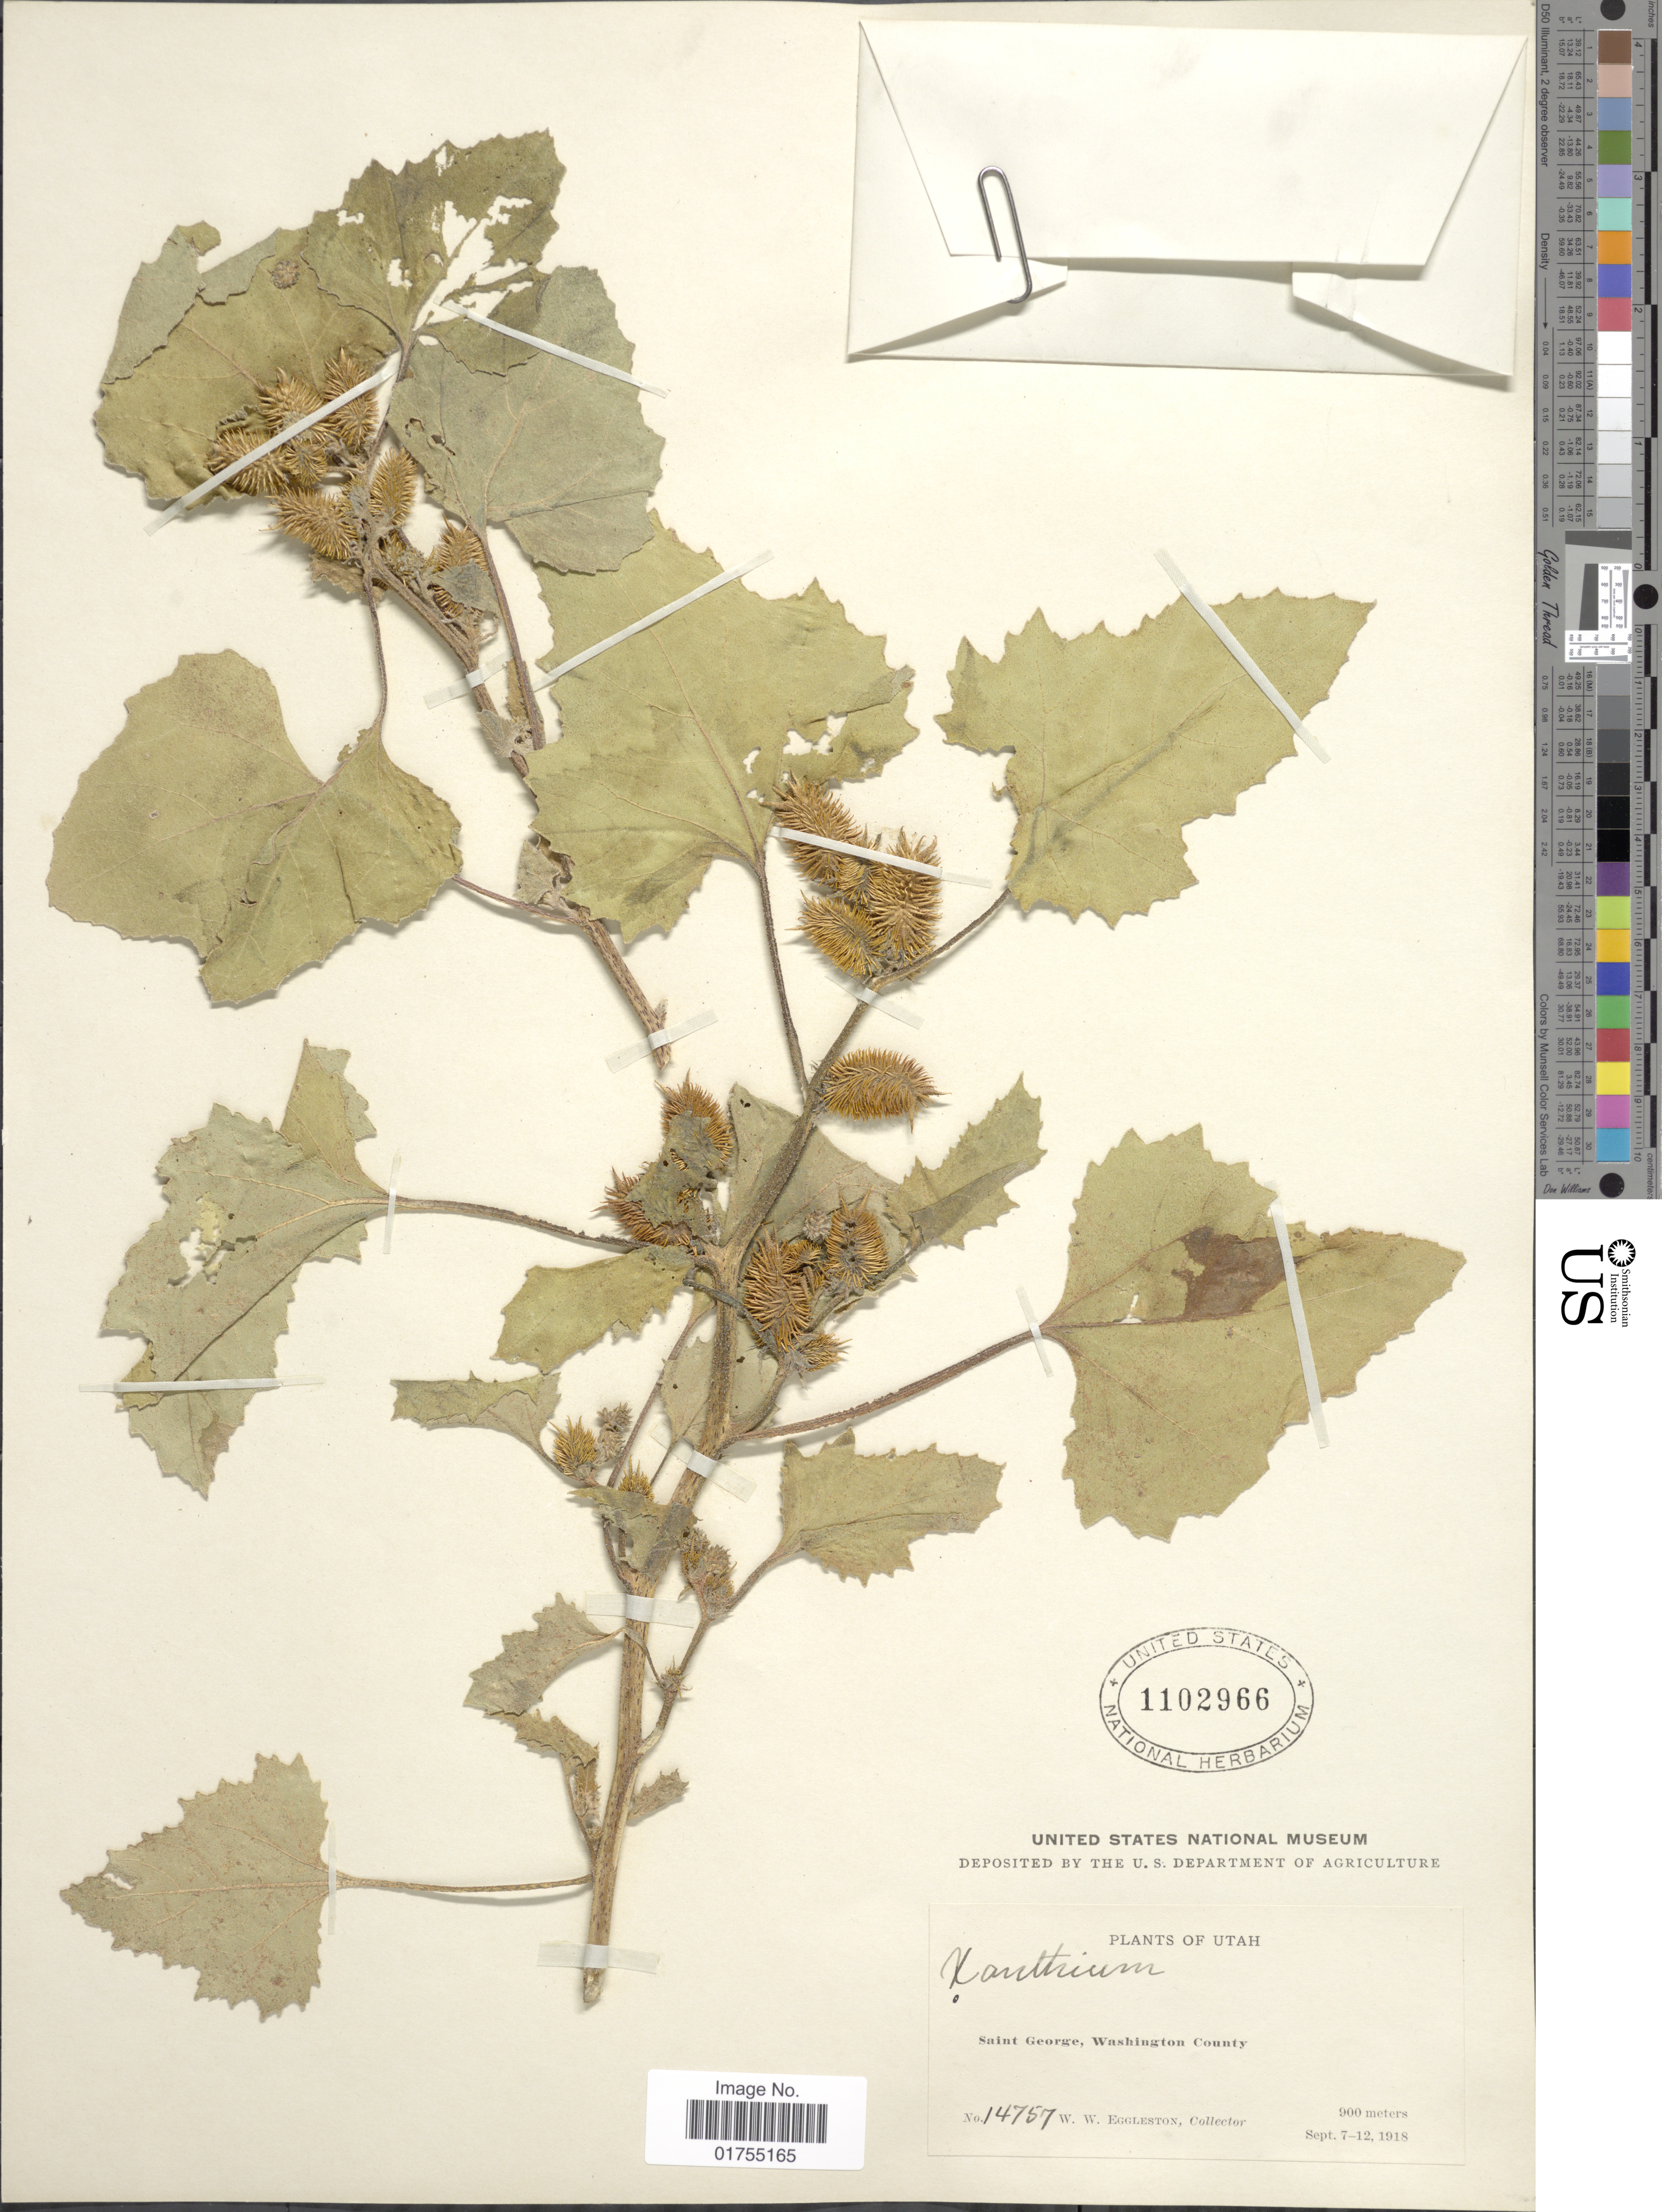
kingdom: Plantae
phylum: Tracheophyta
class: Magnoliopsida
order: Asterales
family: Asteraceae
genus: Xanthium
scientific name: Xanthium strumarium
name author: L.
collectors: W. W. Eggleston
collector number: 14757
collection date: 1918-09-07/1918-09-12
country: United States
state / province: Utah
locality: Saint George, Washington County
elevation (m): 900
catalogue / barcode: US 1102966